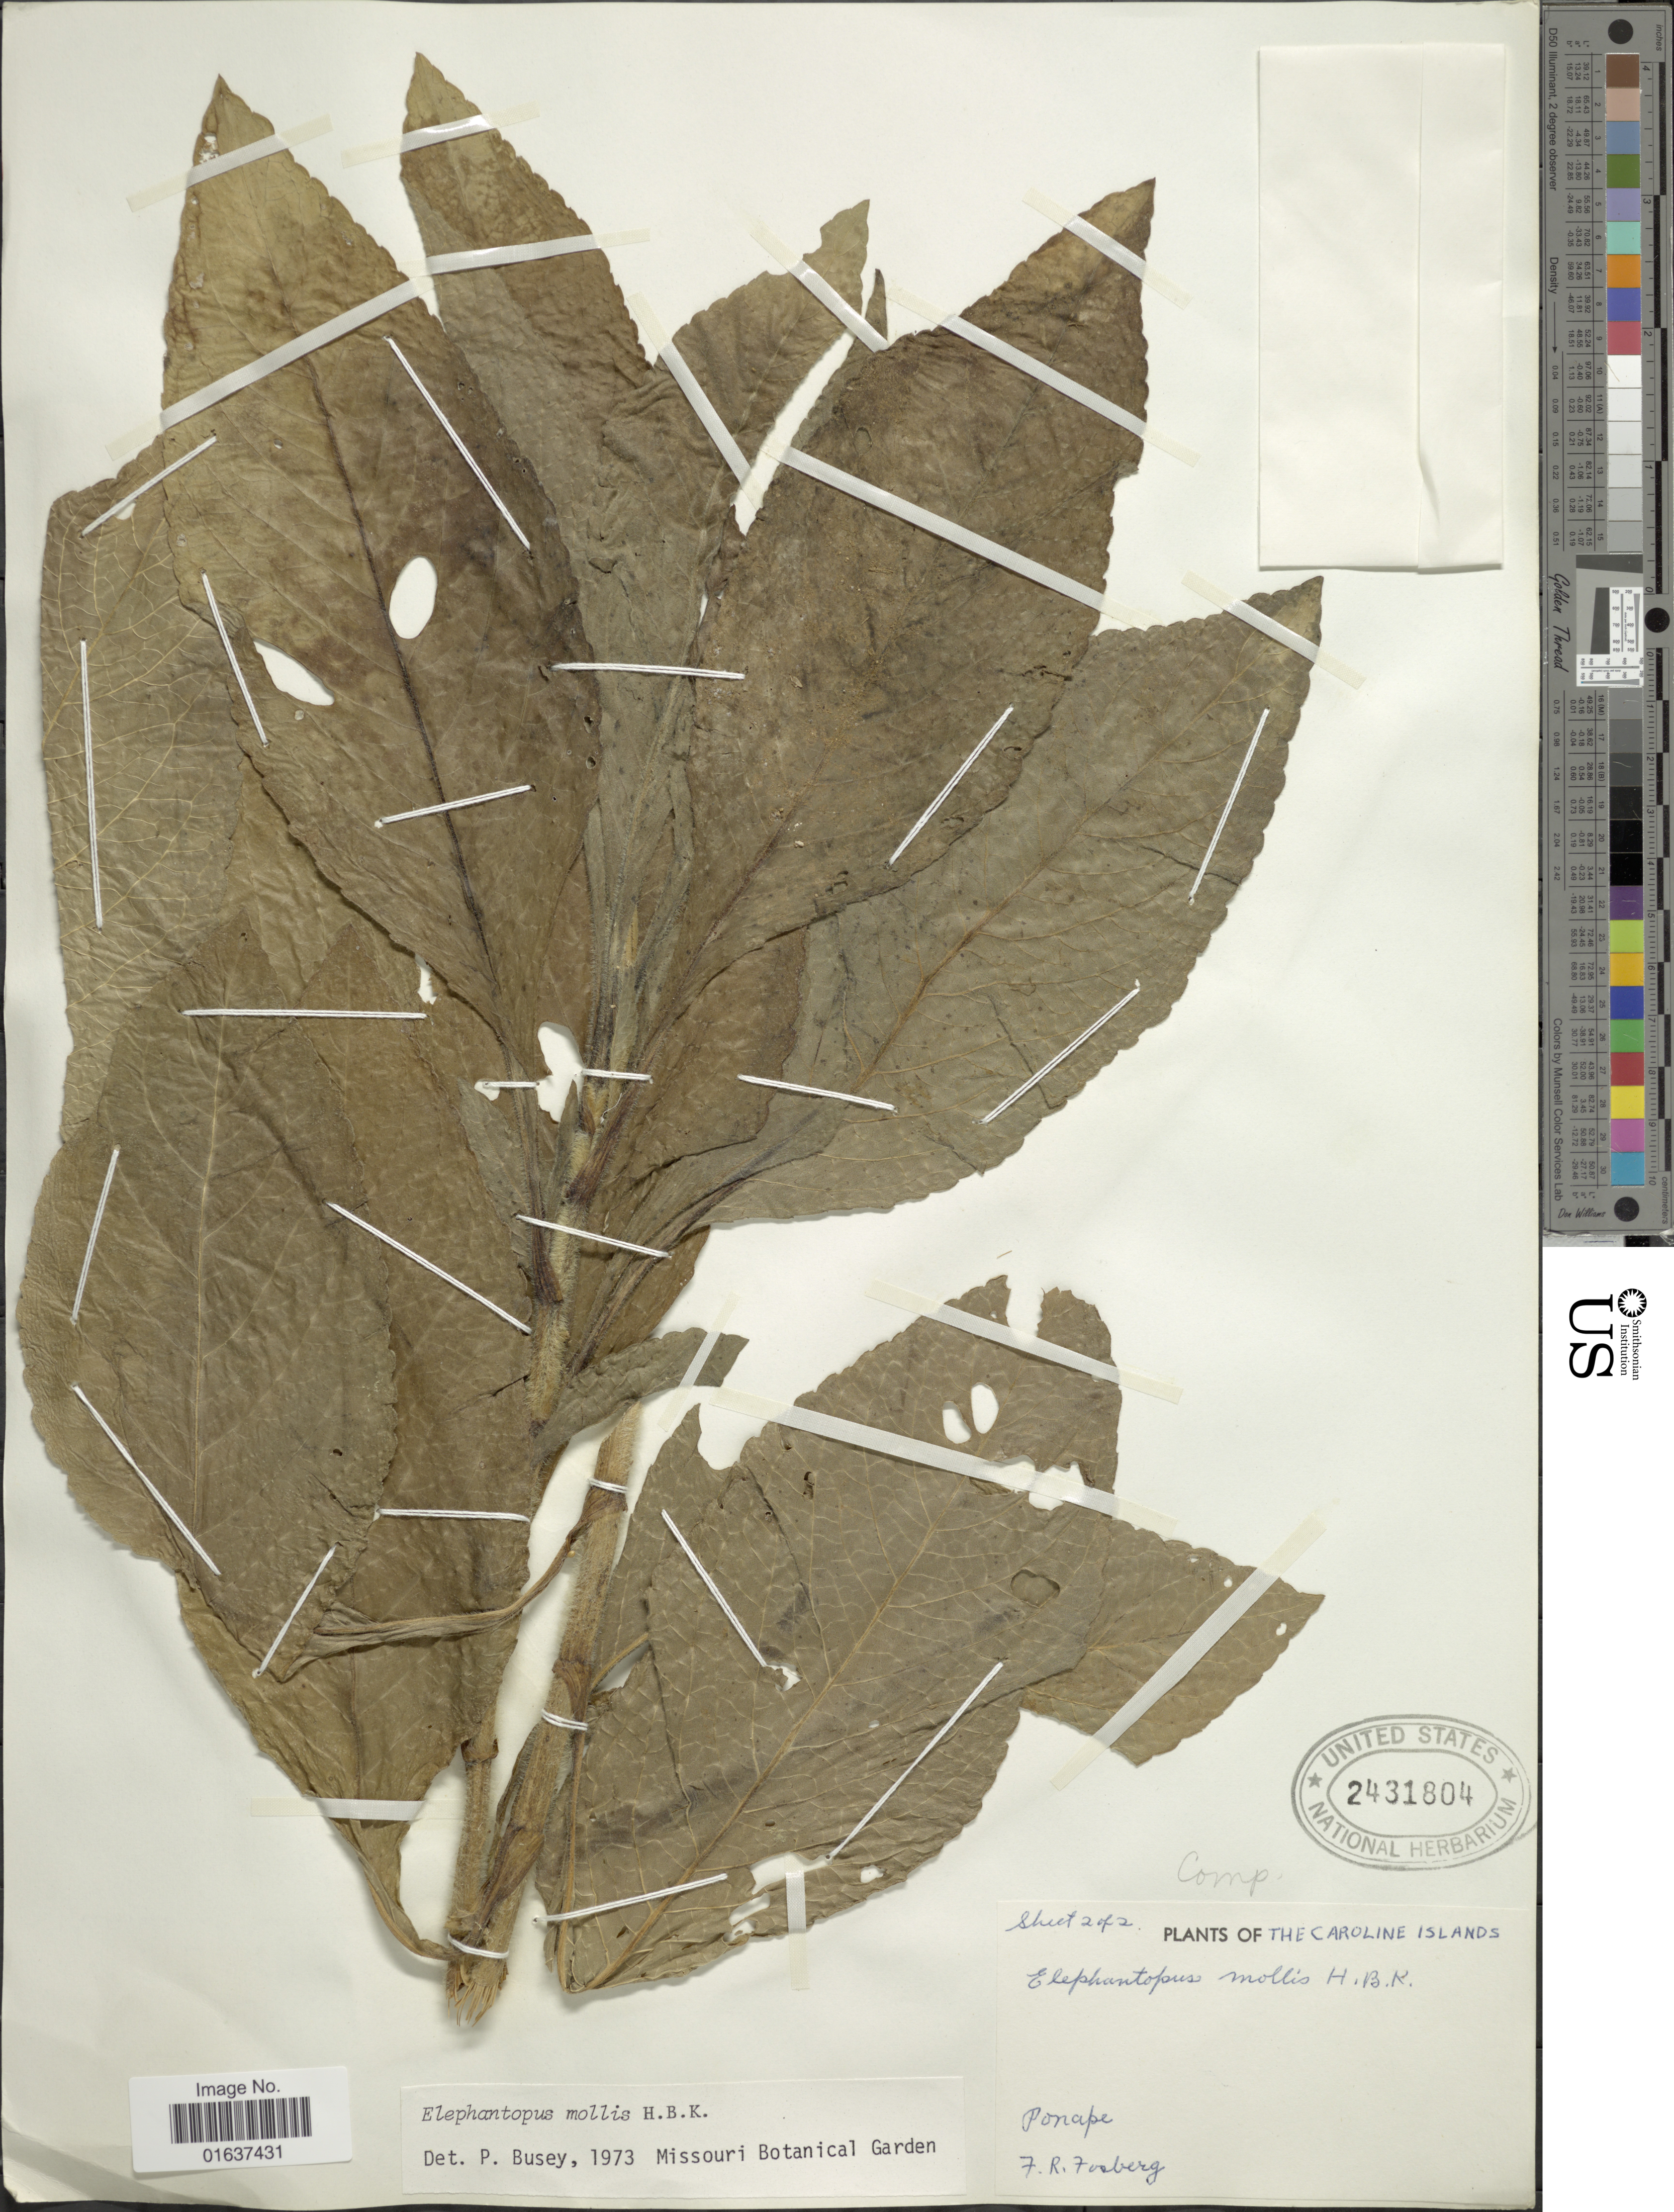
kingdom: Plantae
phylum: Tracheophyta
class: Magnoliopsida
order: Asterales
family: Asteraceae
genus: Elephantopus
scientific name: Elephantopus mollis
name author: Kunth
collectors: F. R. Fosberg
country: Micronesia, Federated States of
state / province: Pohnpei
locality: Caroline Islands, Ponape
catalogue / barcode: US 2431804